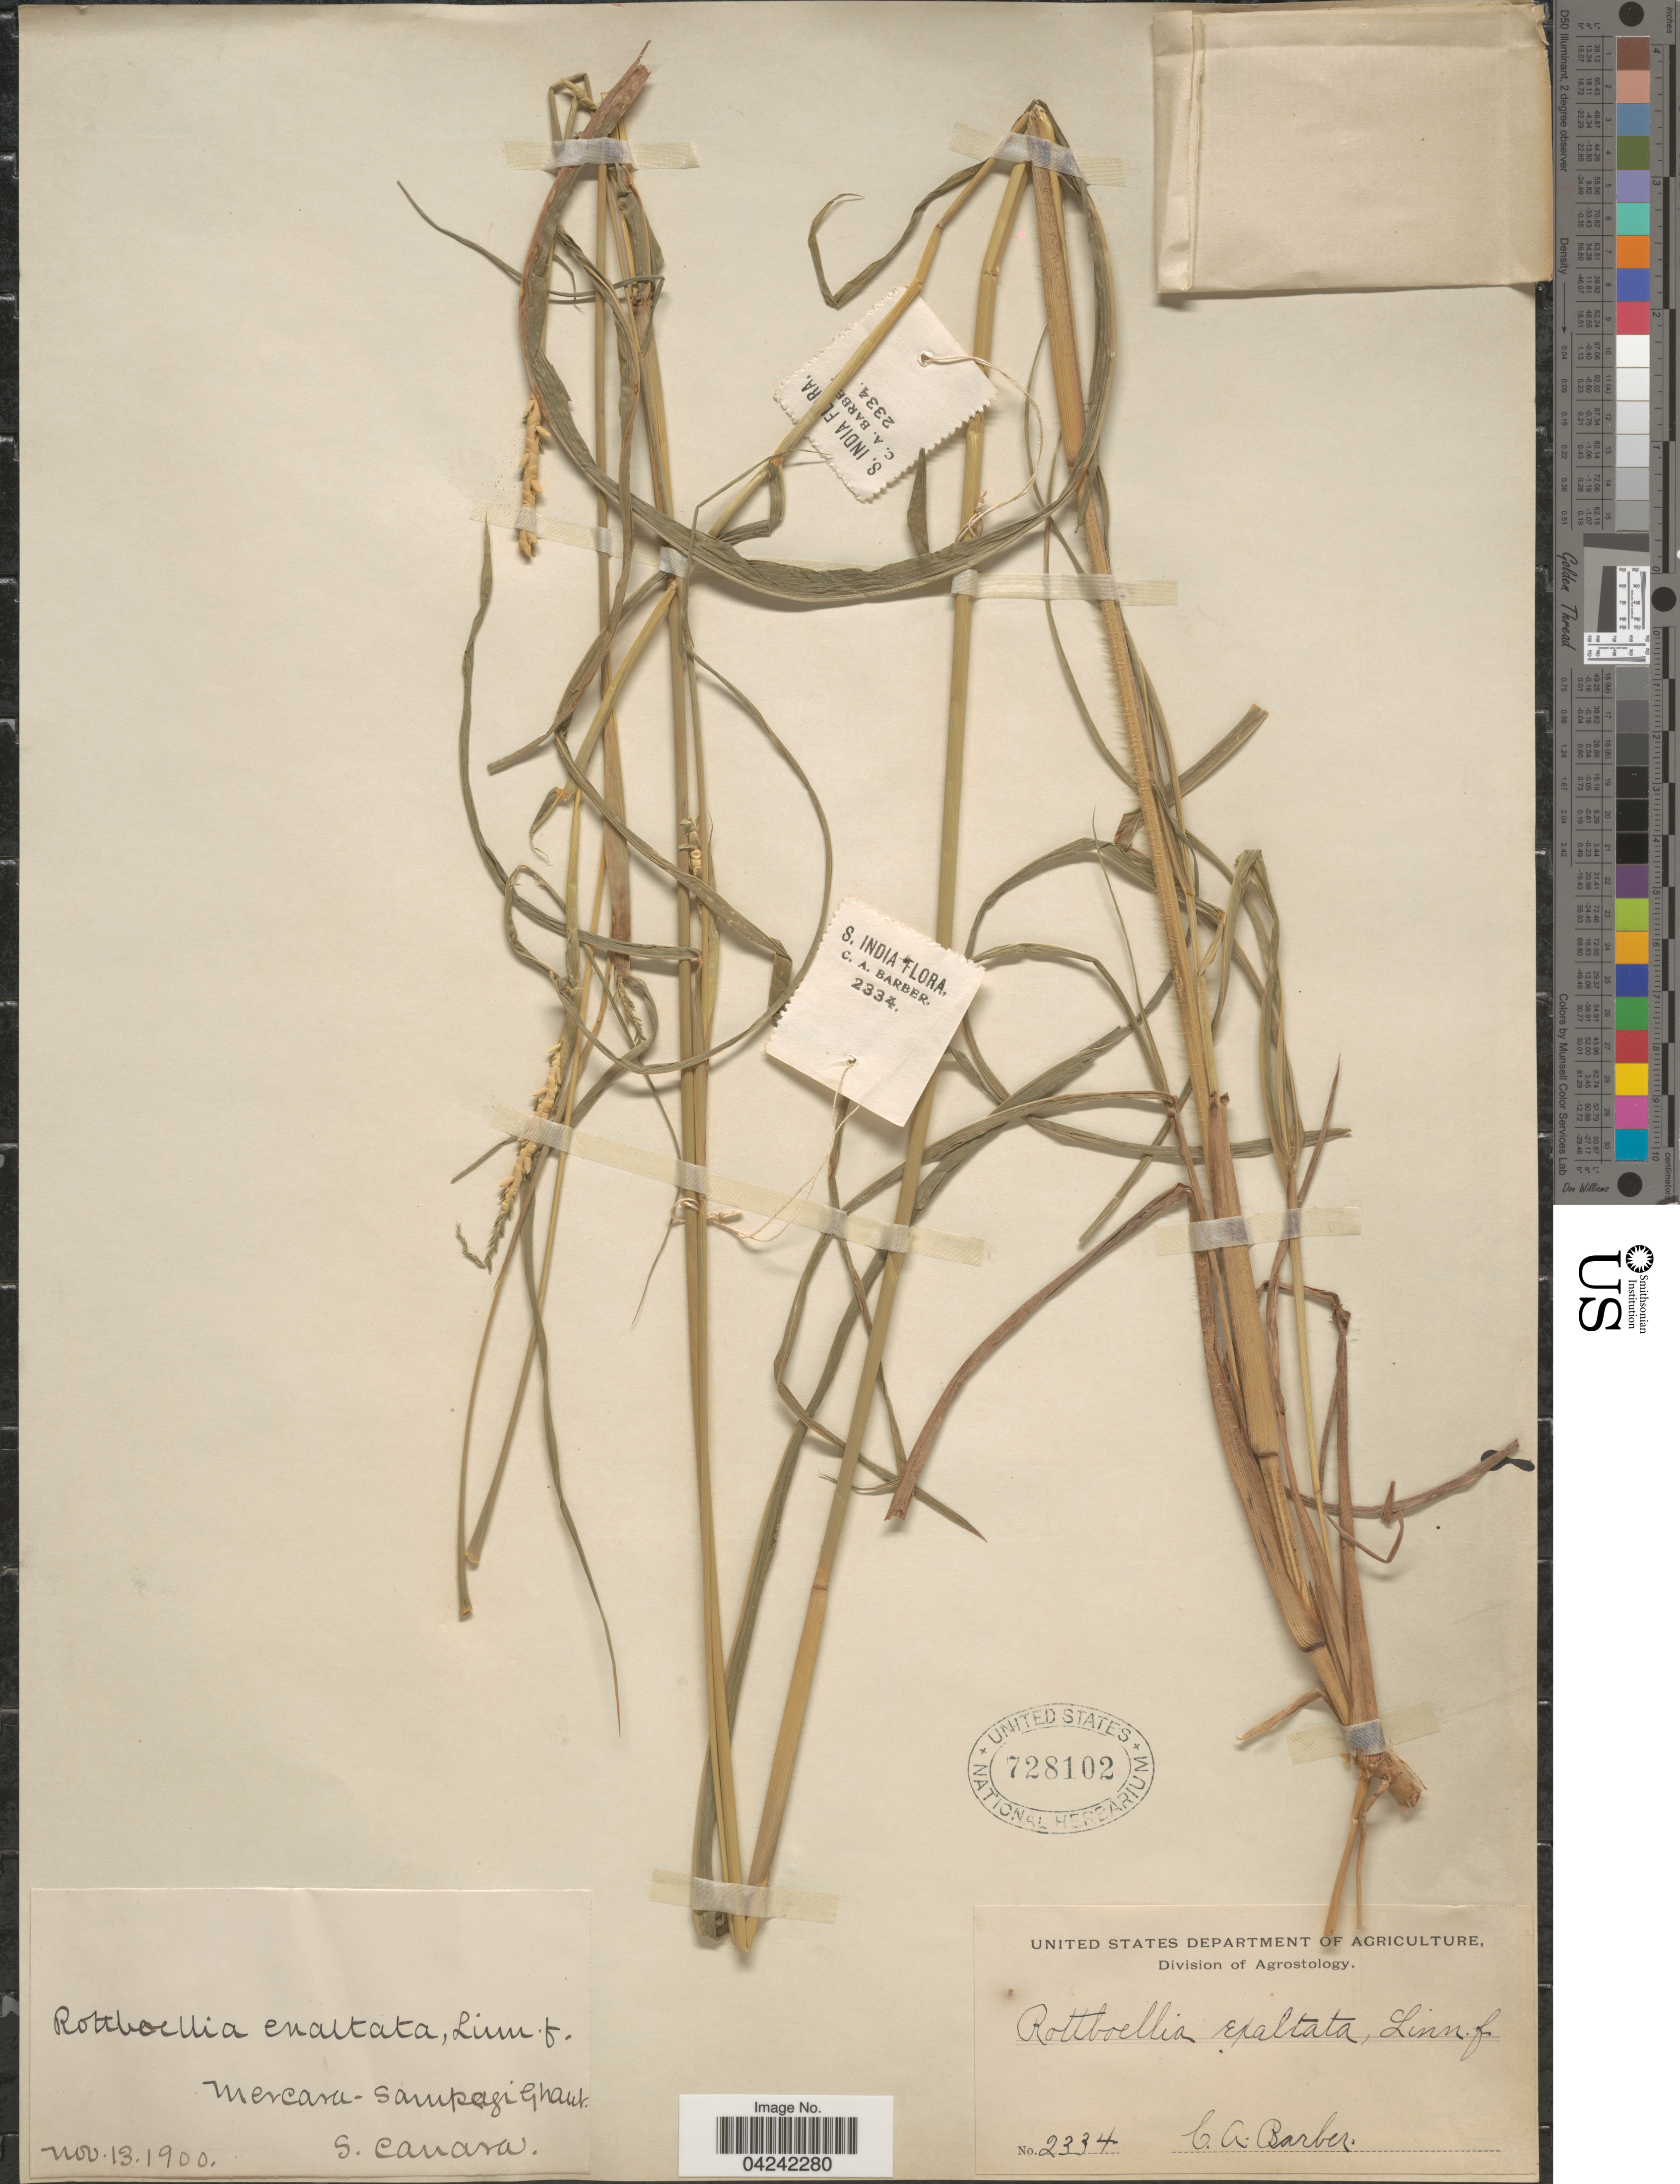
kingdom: Plantae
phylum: Tracheophyta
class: Liliopsida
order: Poales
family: Poaceae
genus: Rottboellia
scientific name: Rottboellia cochinchinensis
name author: (Lour.) Clayton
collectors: C. Barber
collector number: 2334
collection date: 1900-11-13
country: India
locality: S. India. S. Canara.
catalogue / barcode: US 728102